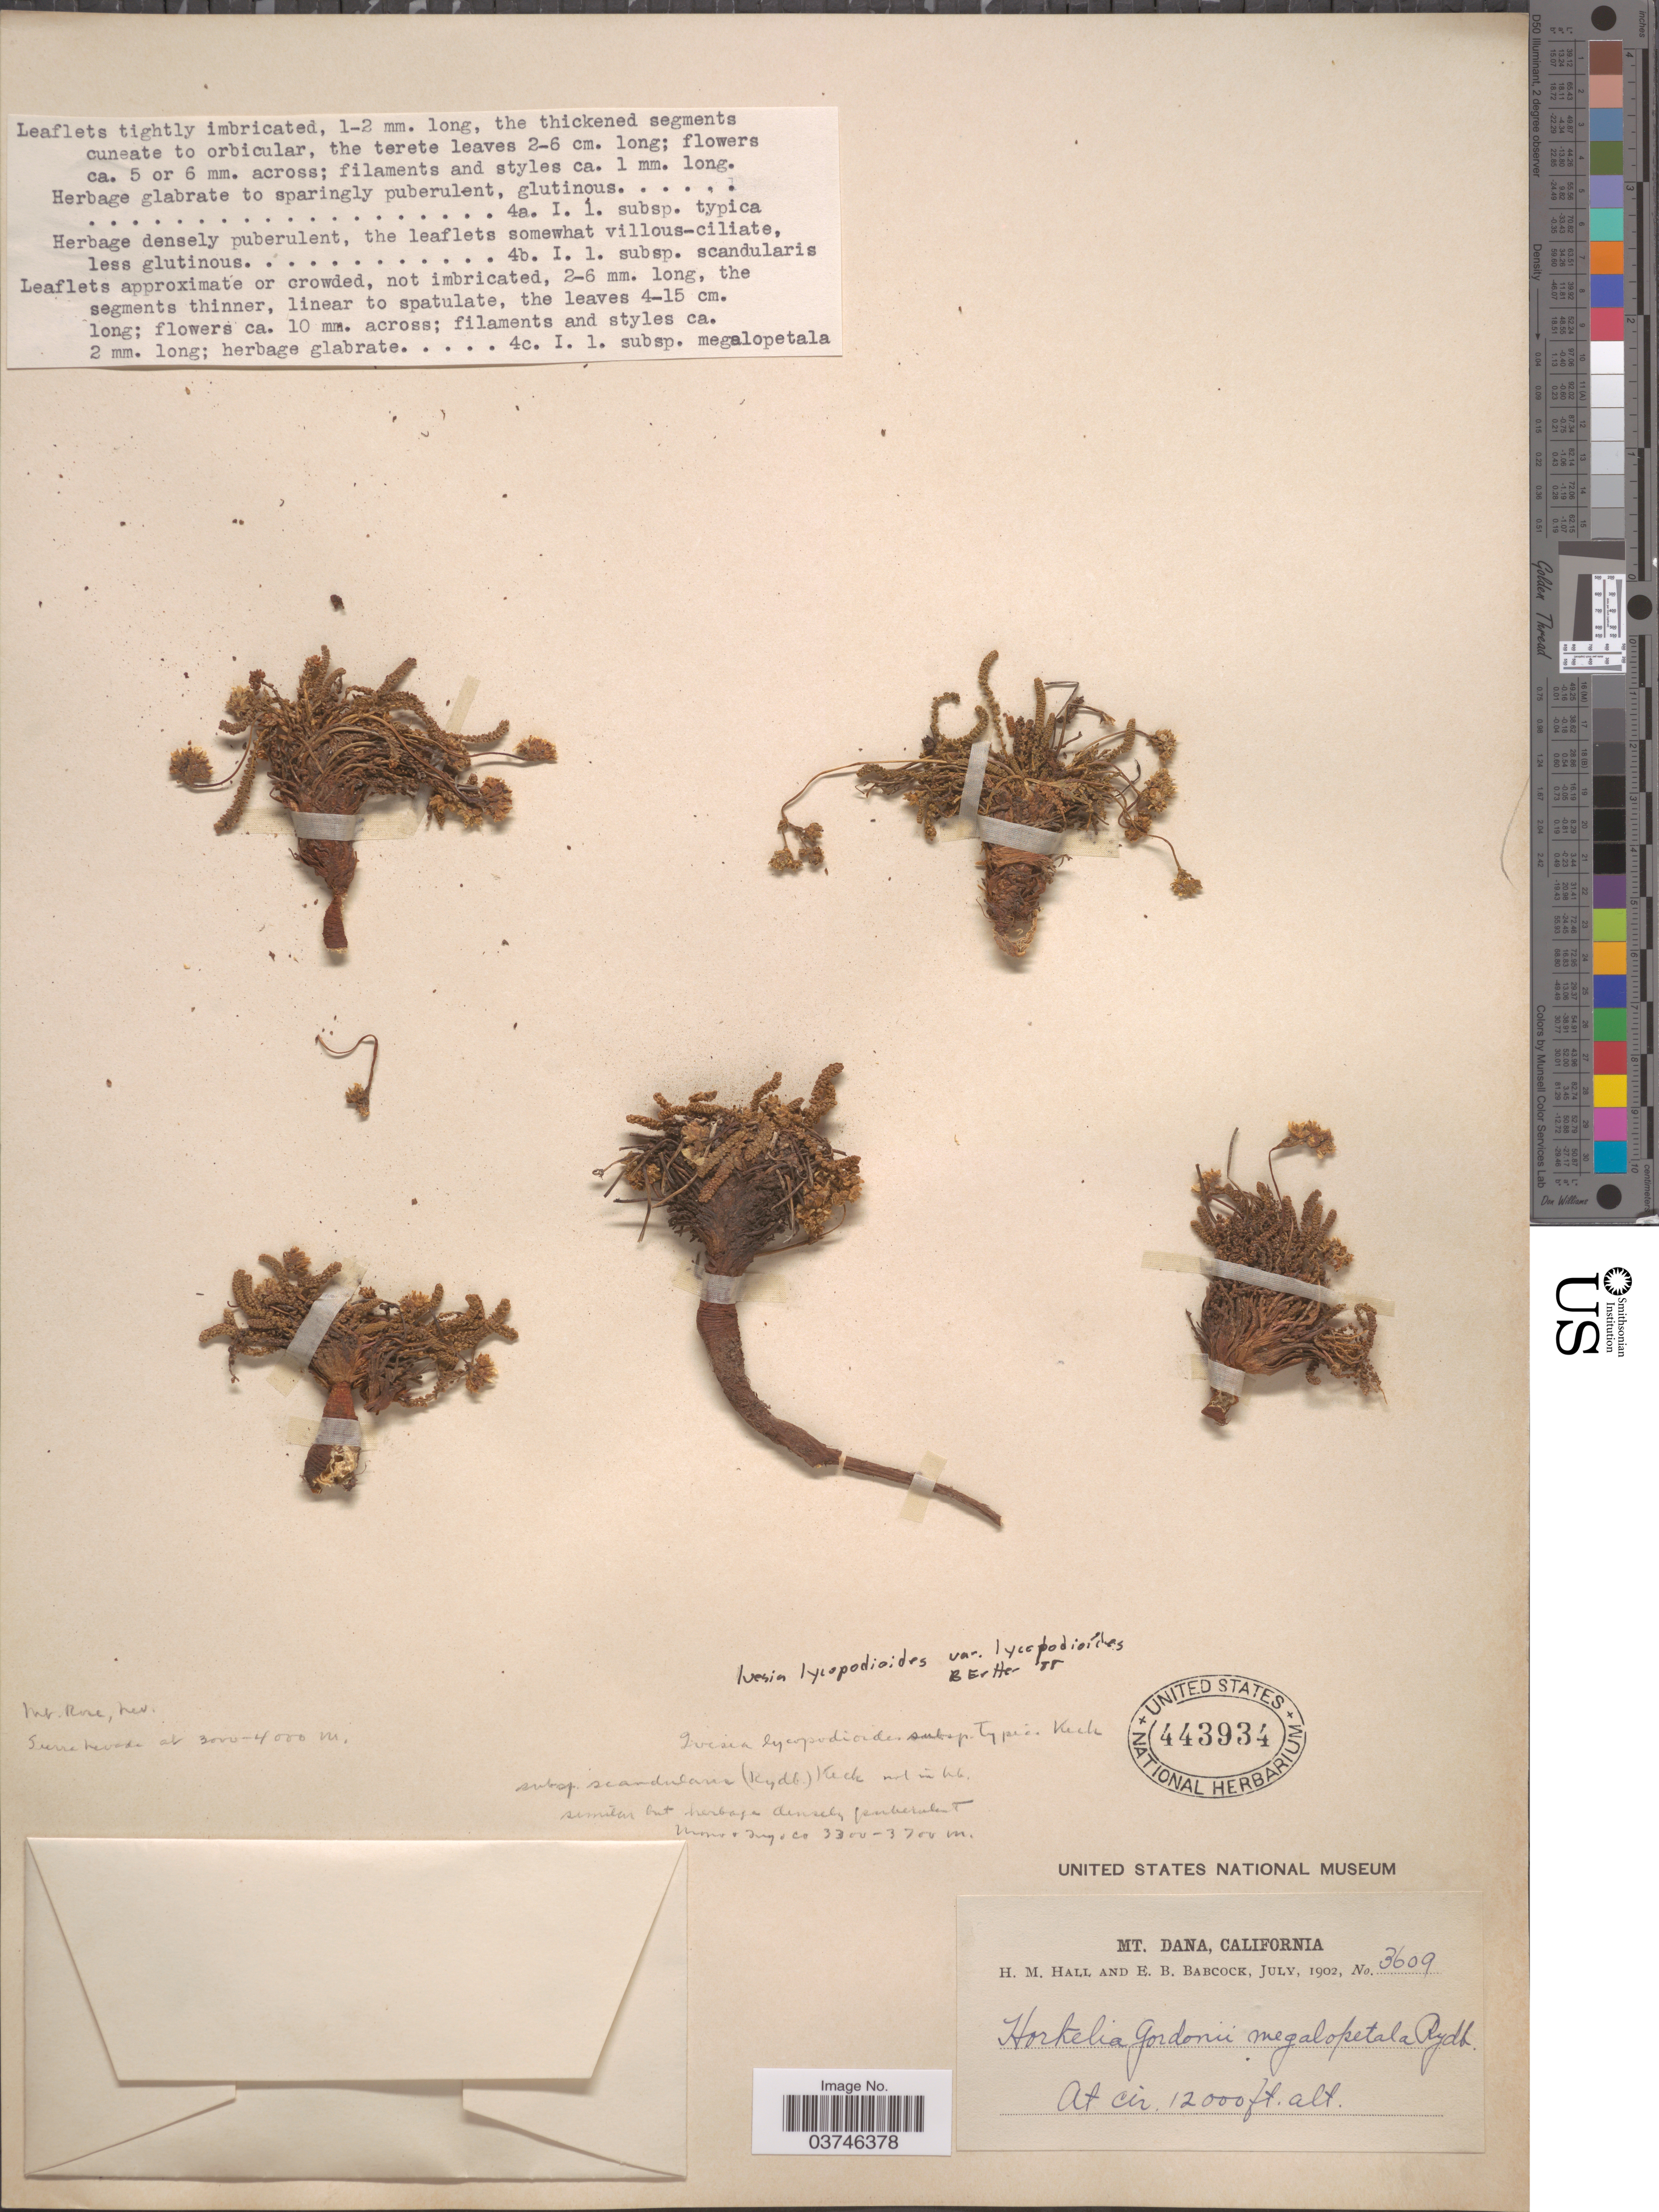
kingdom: Plantae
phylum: Tracheophyta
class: Magnoliopsida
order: Rosales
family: Rosaceae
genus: Potentilla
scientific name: Potentilla lycopodioides var. lycopodioides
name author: (A. Gray) Baill. ex J.T. Howell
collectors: H. M. Hall & E. B. Babcock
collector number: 3609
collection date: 1902-07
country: United States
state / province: California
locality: Mt. Dana.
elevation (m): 3658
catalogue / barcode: US 443934